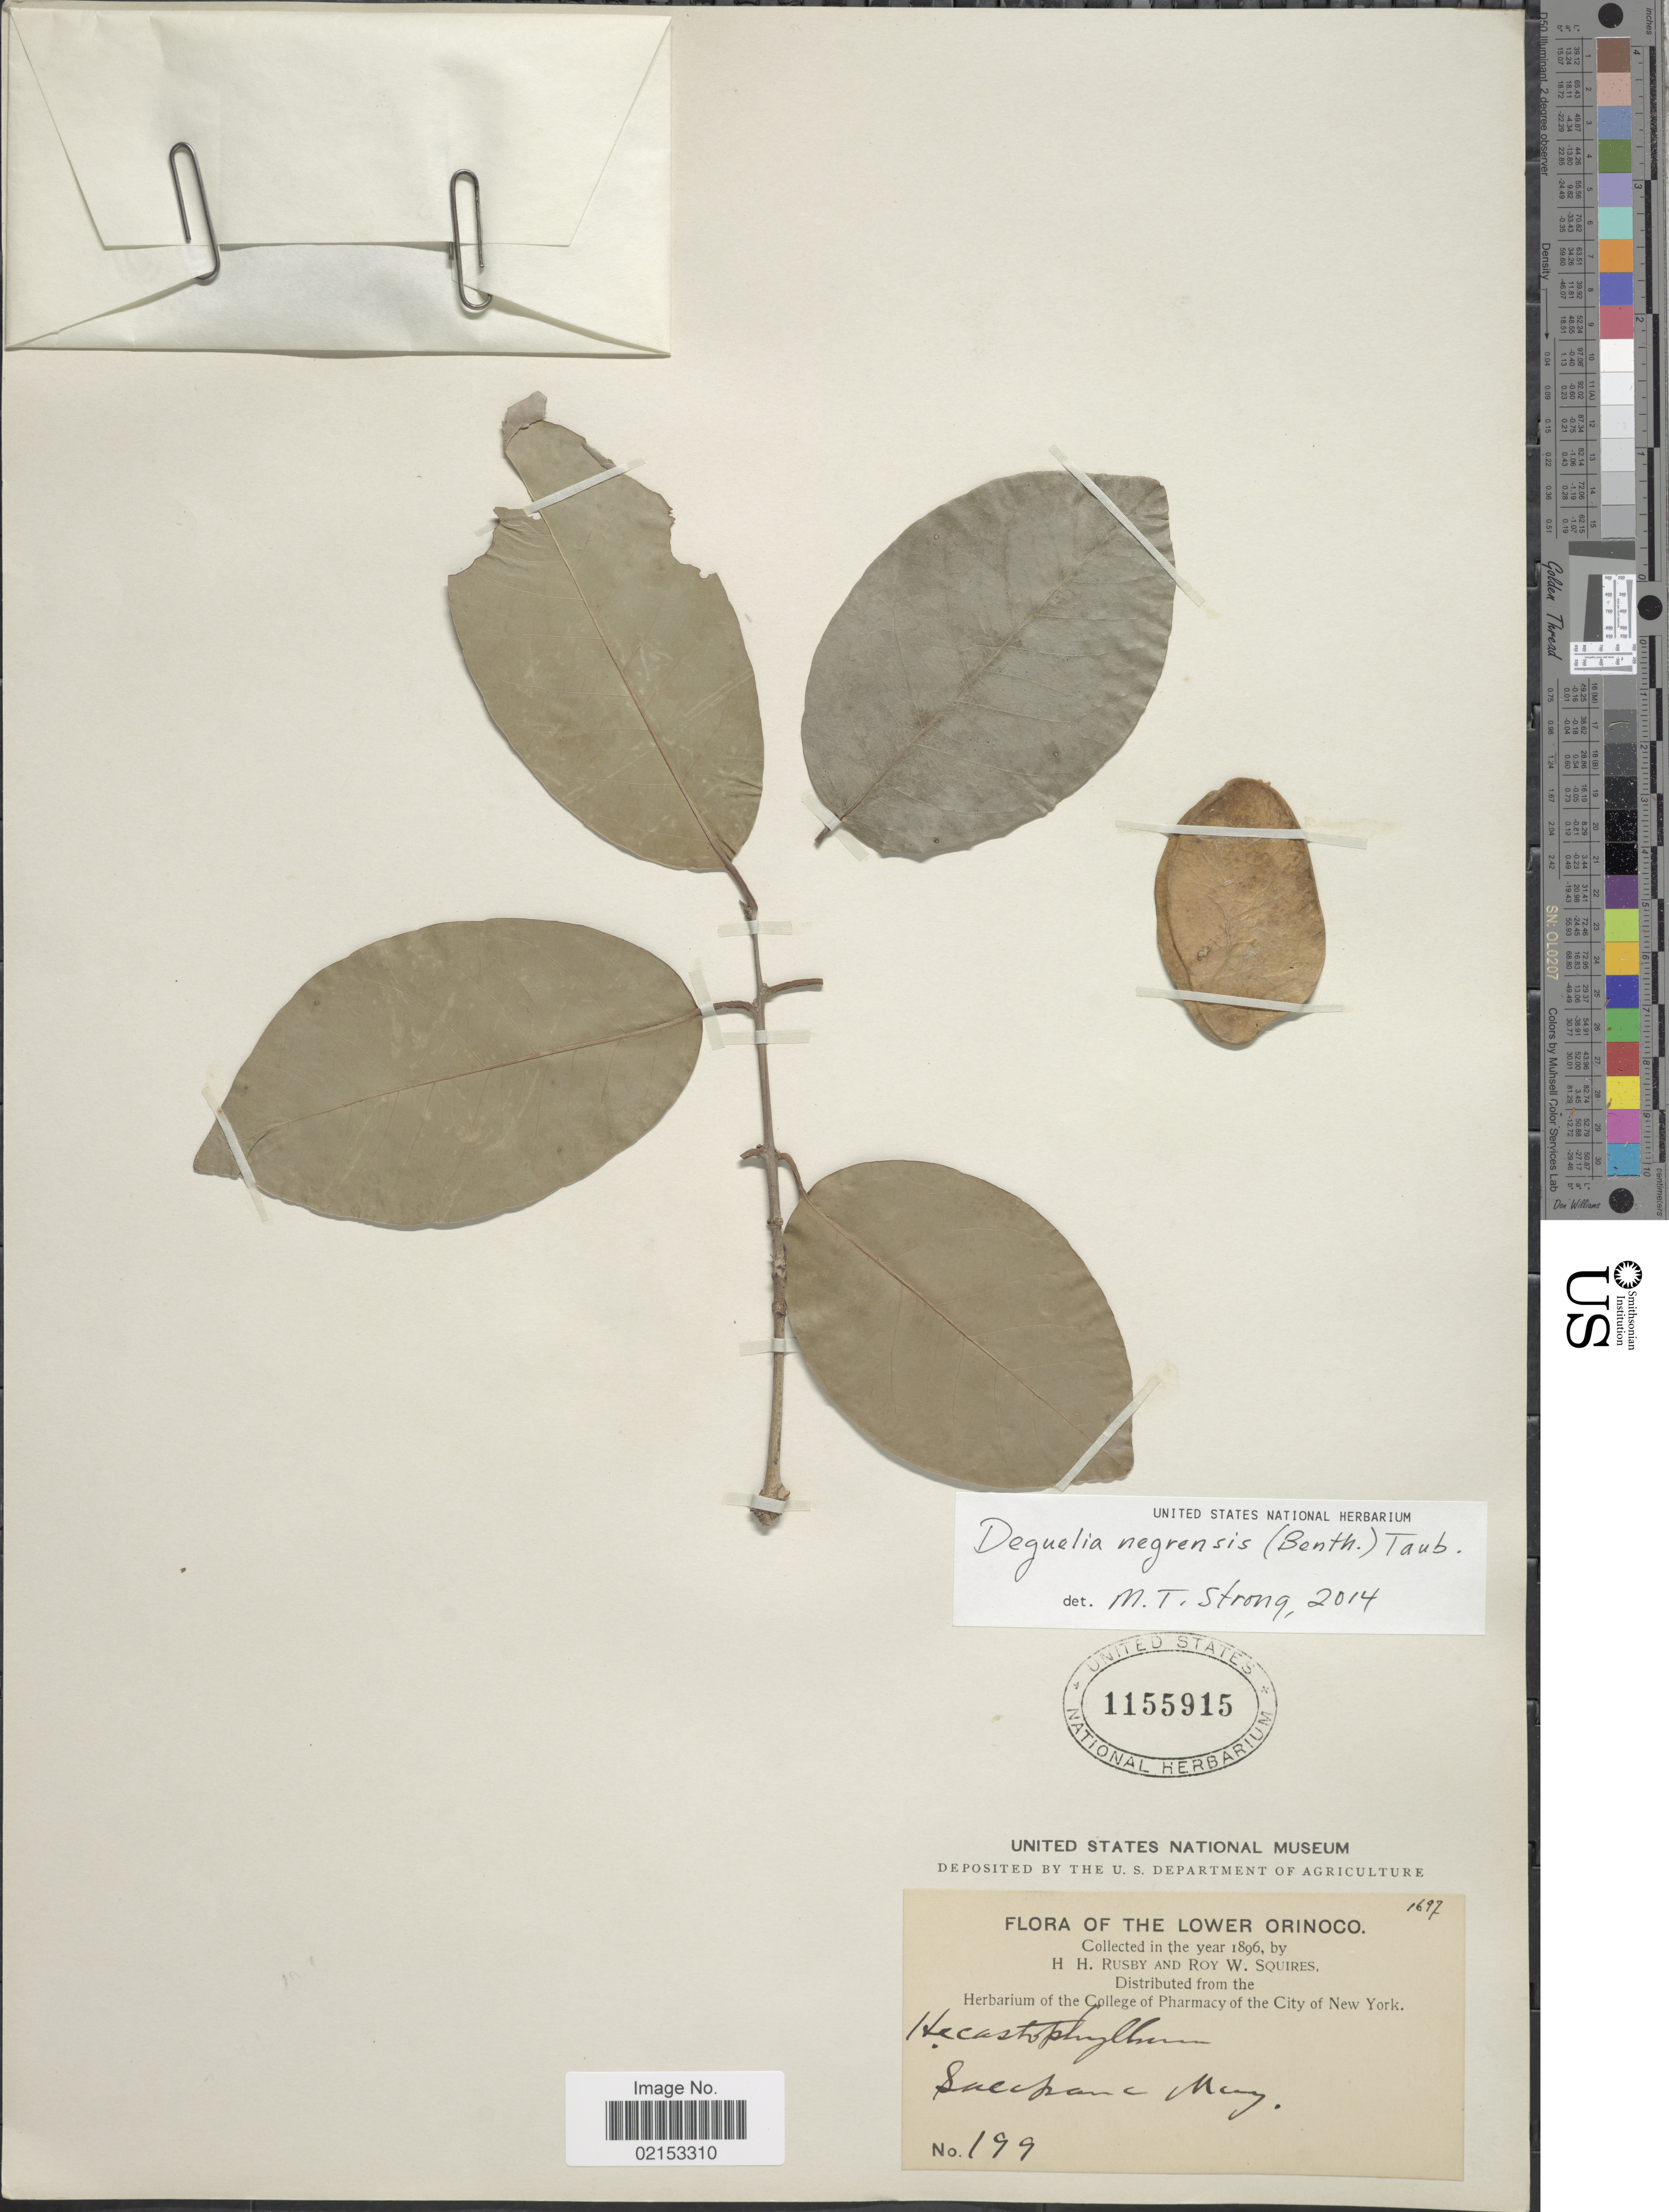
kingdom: Plantae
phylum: Tracheophyta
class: Magnoliopsida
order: Fabales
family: Fabaceae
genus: Deguelia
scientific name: Deguelia negrensis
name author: (Benth.) Taub.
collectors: H. H. Rusby & R. Squires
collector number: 199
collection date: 1896-05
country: Venezuela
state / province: Delta Amacuro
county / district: Antonio Díaz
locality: Lower Orinoco, Sacupana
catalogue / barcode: US 1155915